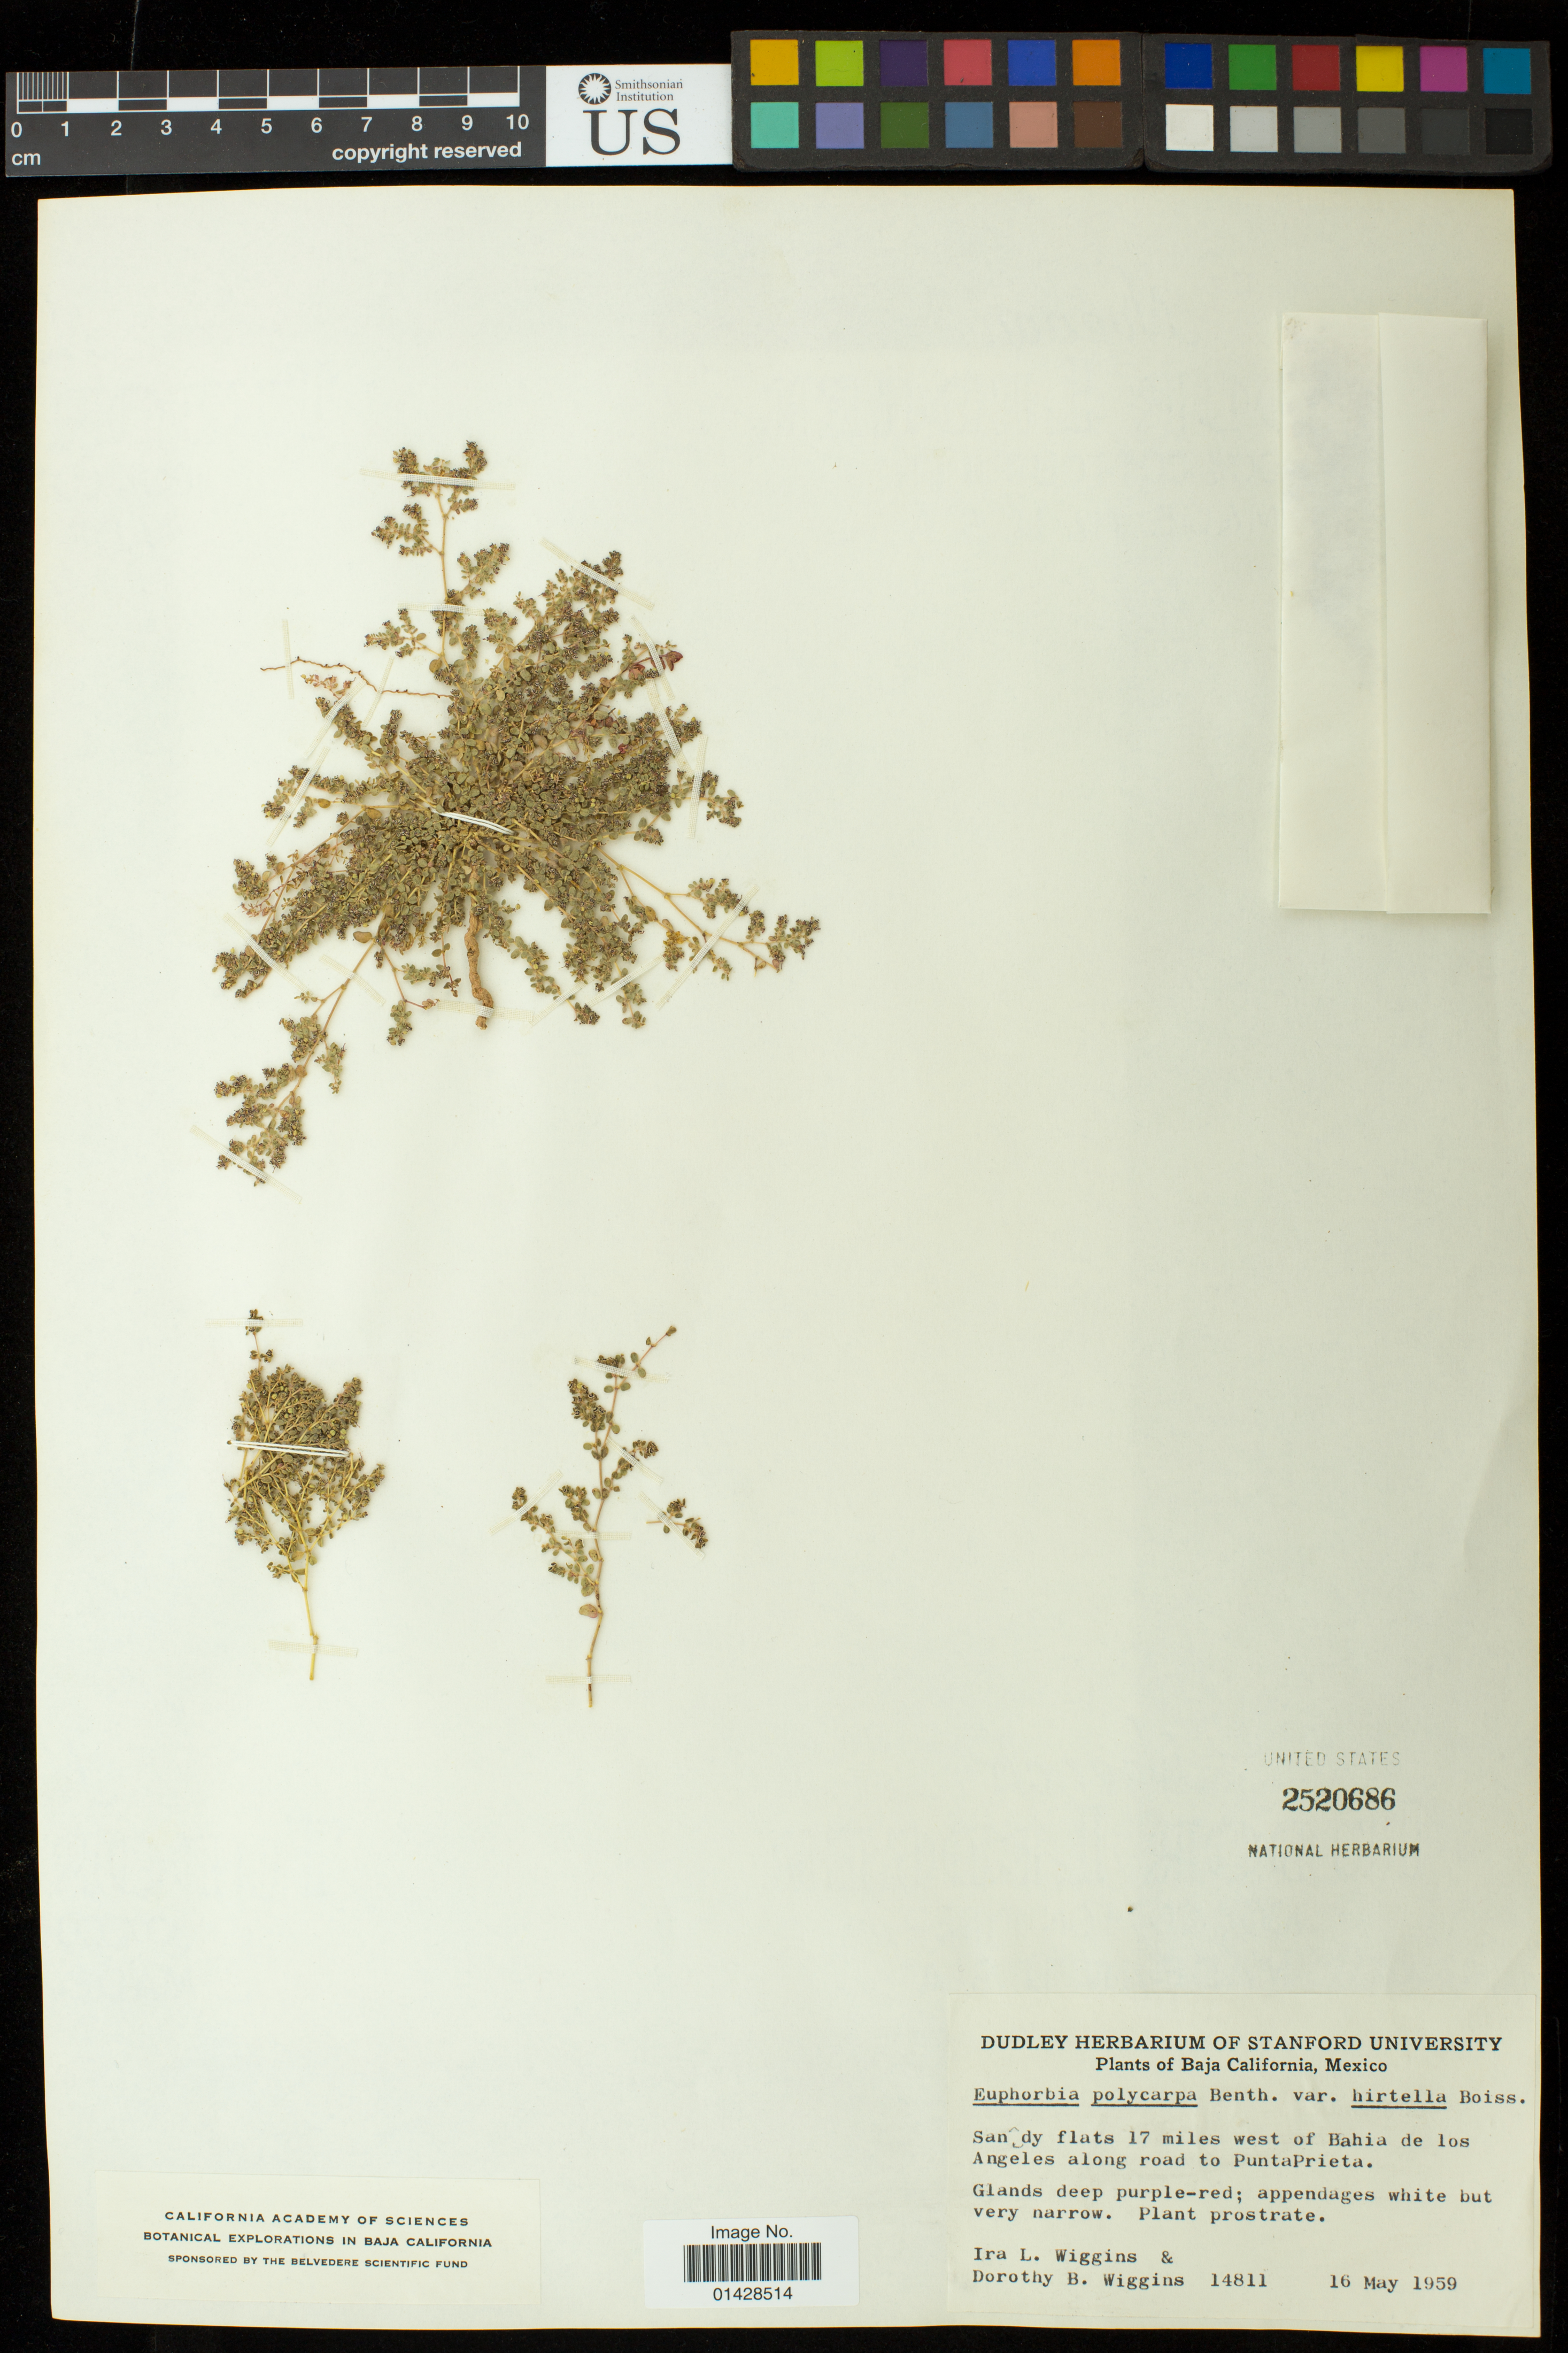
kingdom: Plantae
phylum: Tracheophyta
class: Magnoliopsida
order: Malpighiales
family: Euphorbiaceae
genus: Euphorbia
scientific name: Euphorbia polycarpa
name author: Benth.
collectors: I. L. Wiggins & D. B. Wiggins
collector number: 14811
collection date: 1959-05-16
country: Mexico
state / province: Baja California Norte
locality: Sandy flats 17 miles west of Bahia de los Angeles along road to Punta Prieta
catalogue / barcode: US 2520686